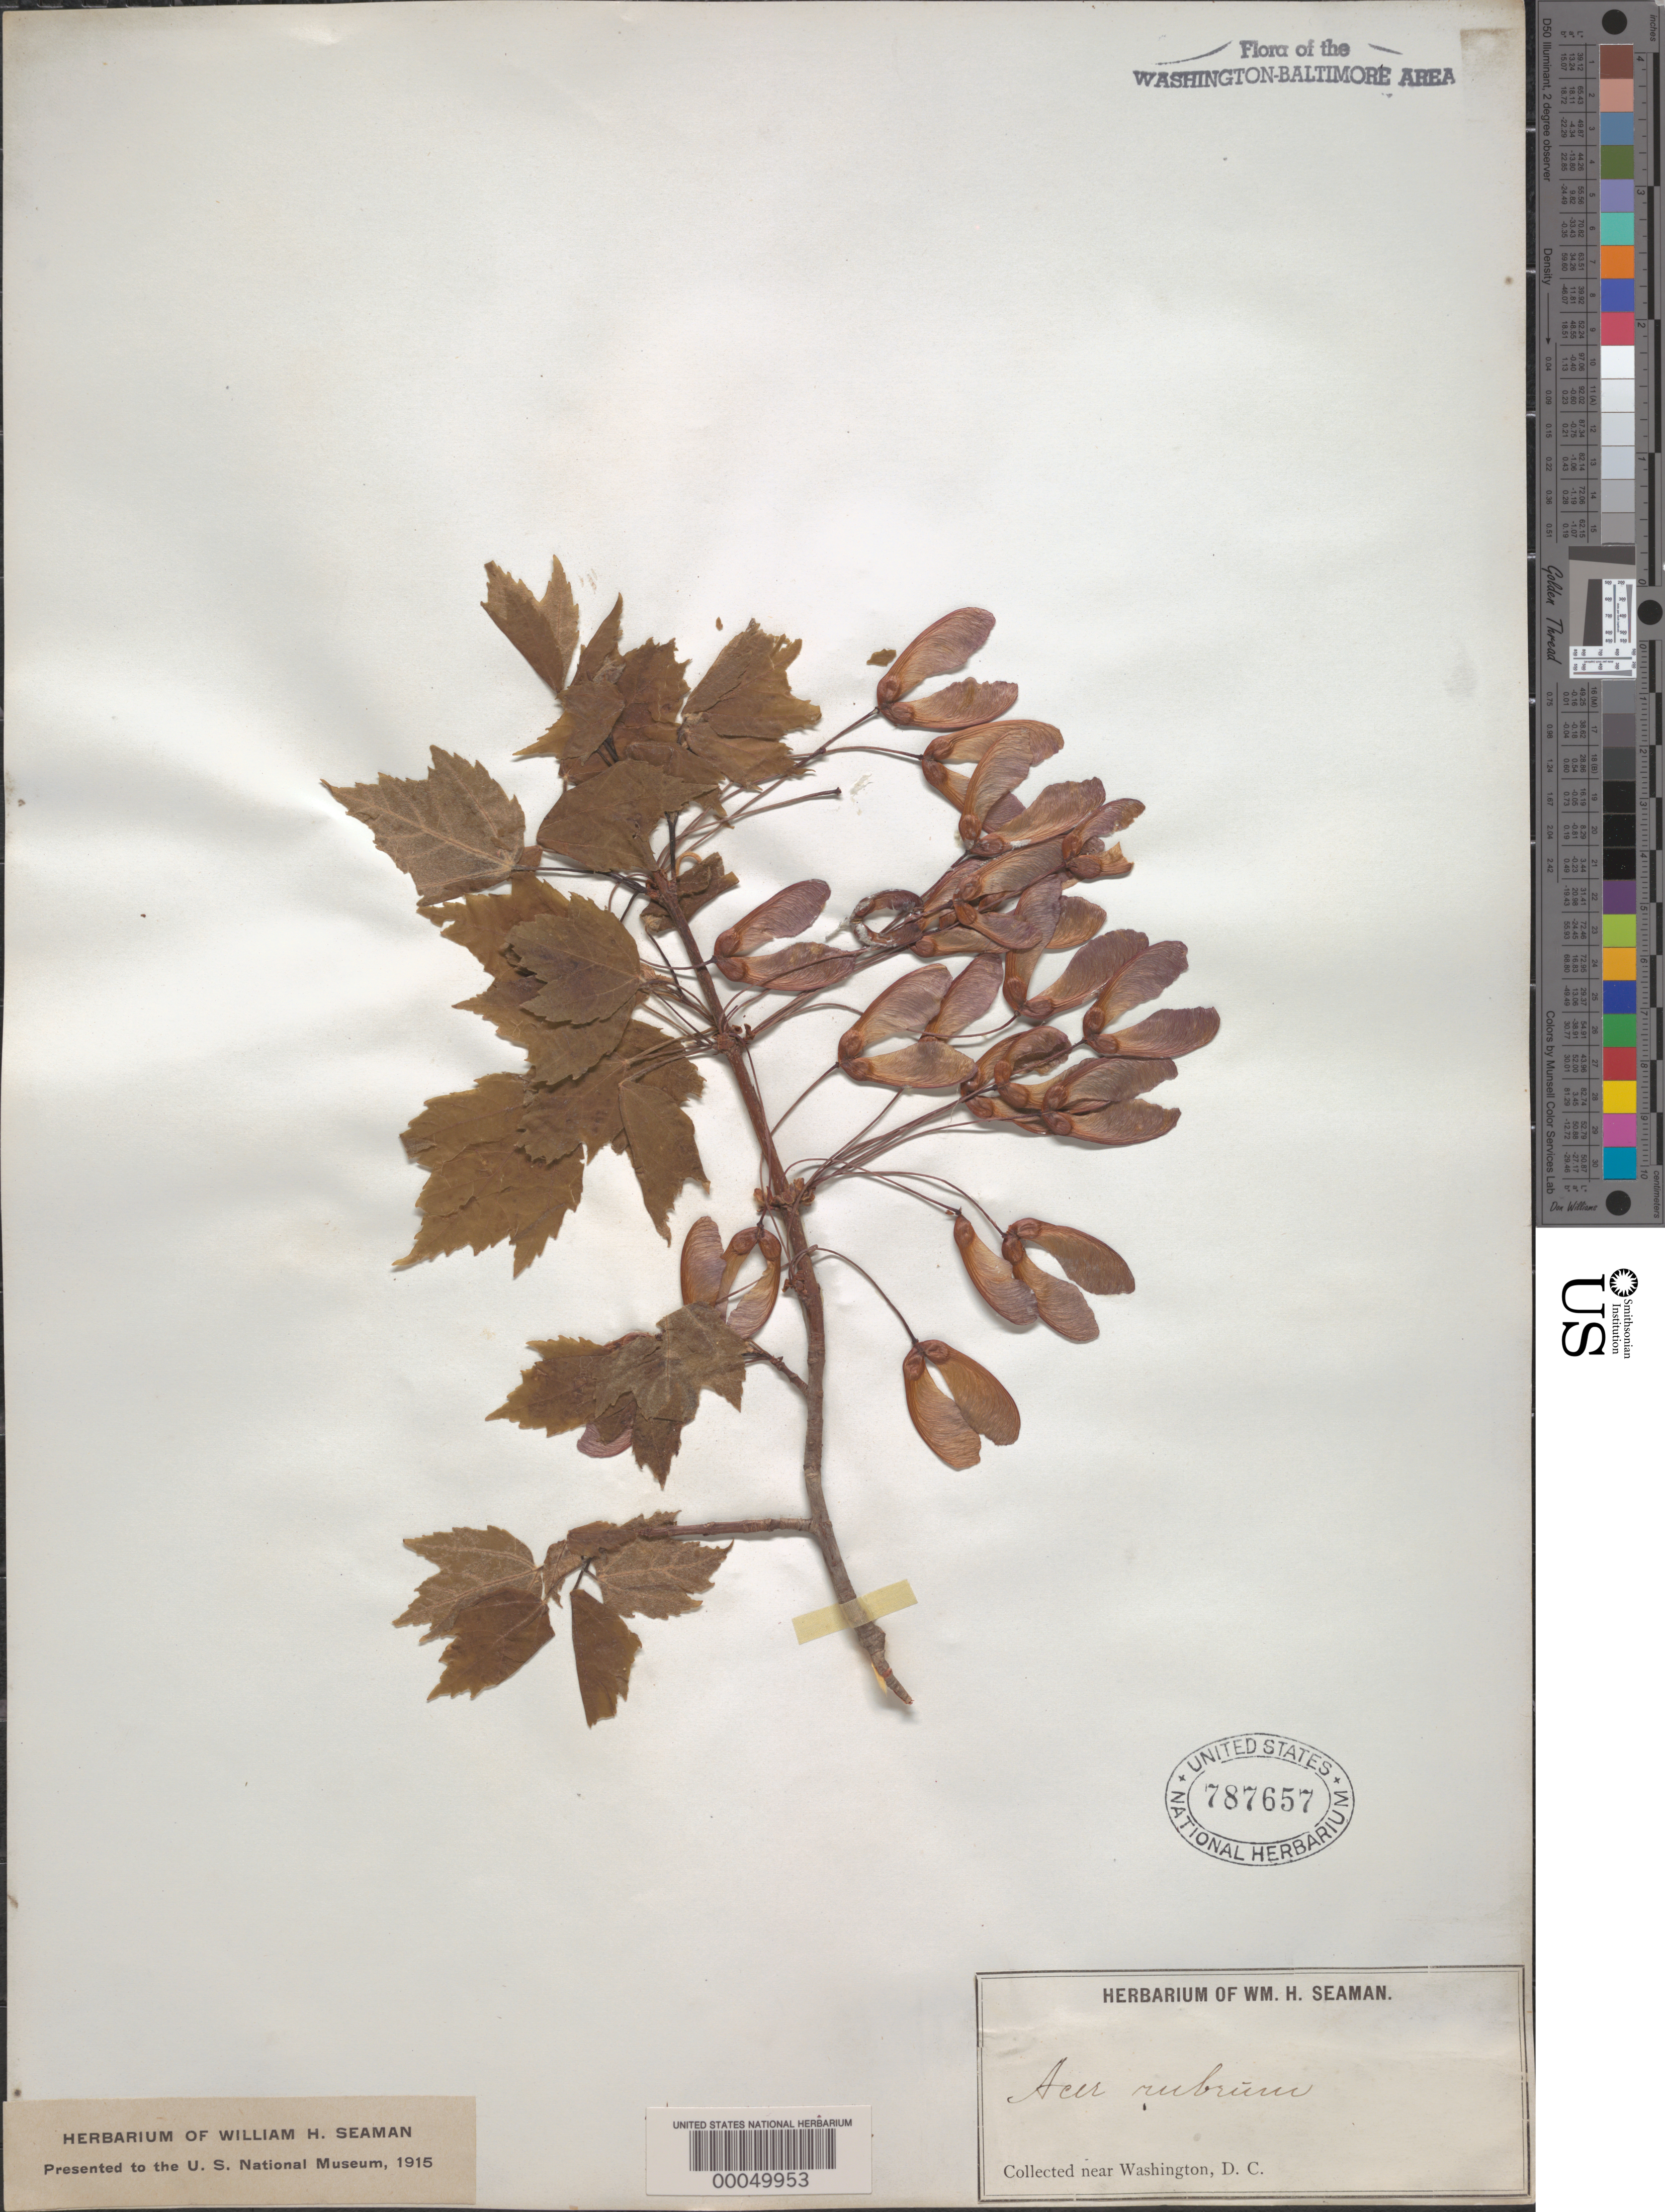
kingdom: Plantae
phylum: Tracheophyta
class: Magnoliopsida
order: Sapindales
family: Sapindaceae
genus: Acer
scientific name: Acer rubrum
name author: L.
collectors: W. Seaman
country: United States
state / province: District of Columbia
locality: Washington DC Area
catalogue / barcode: US 787657